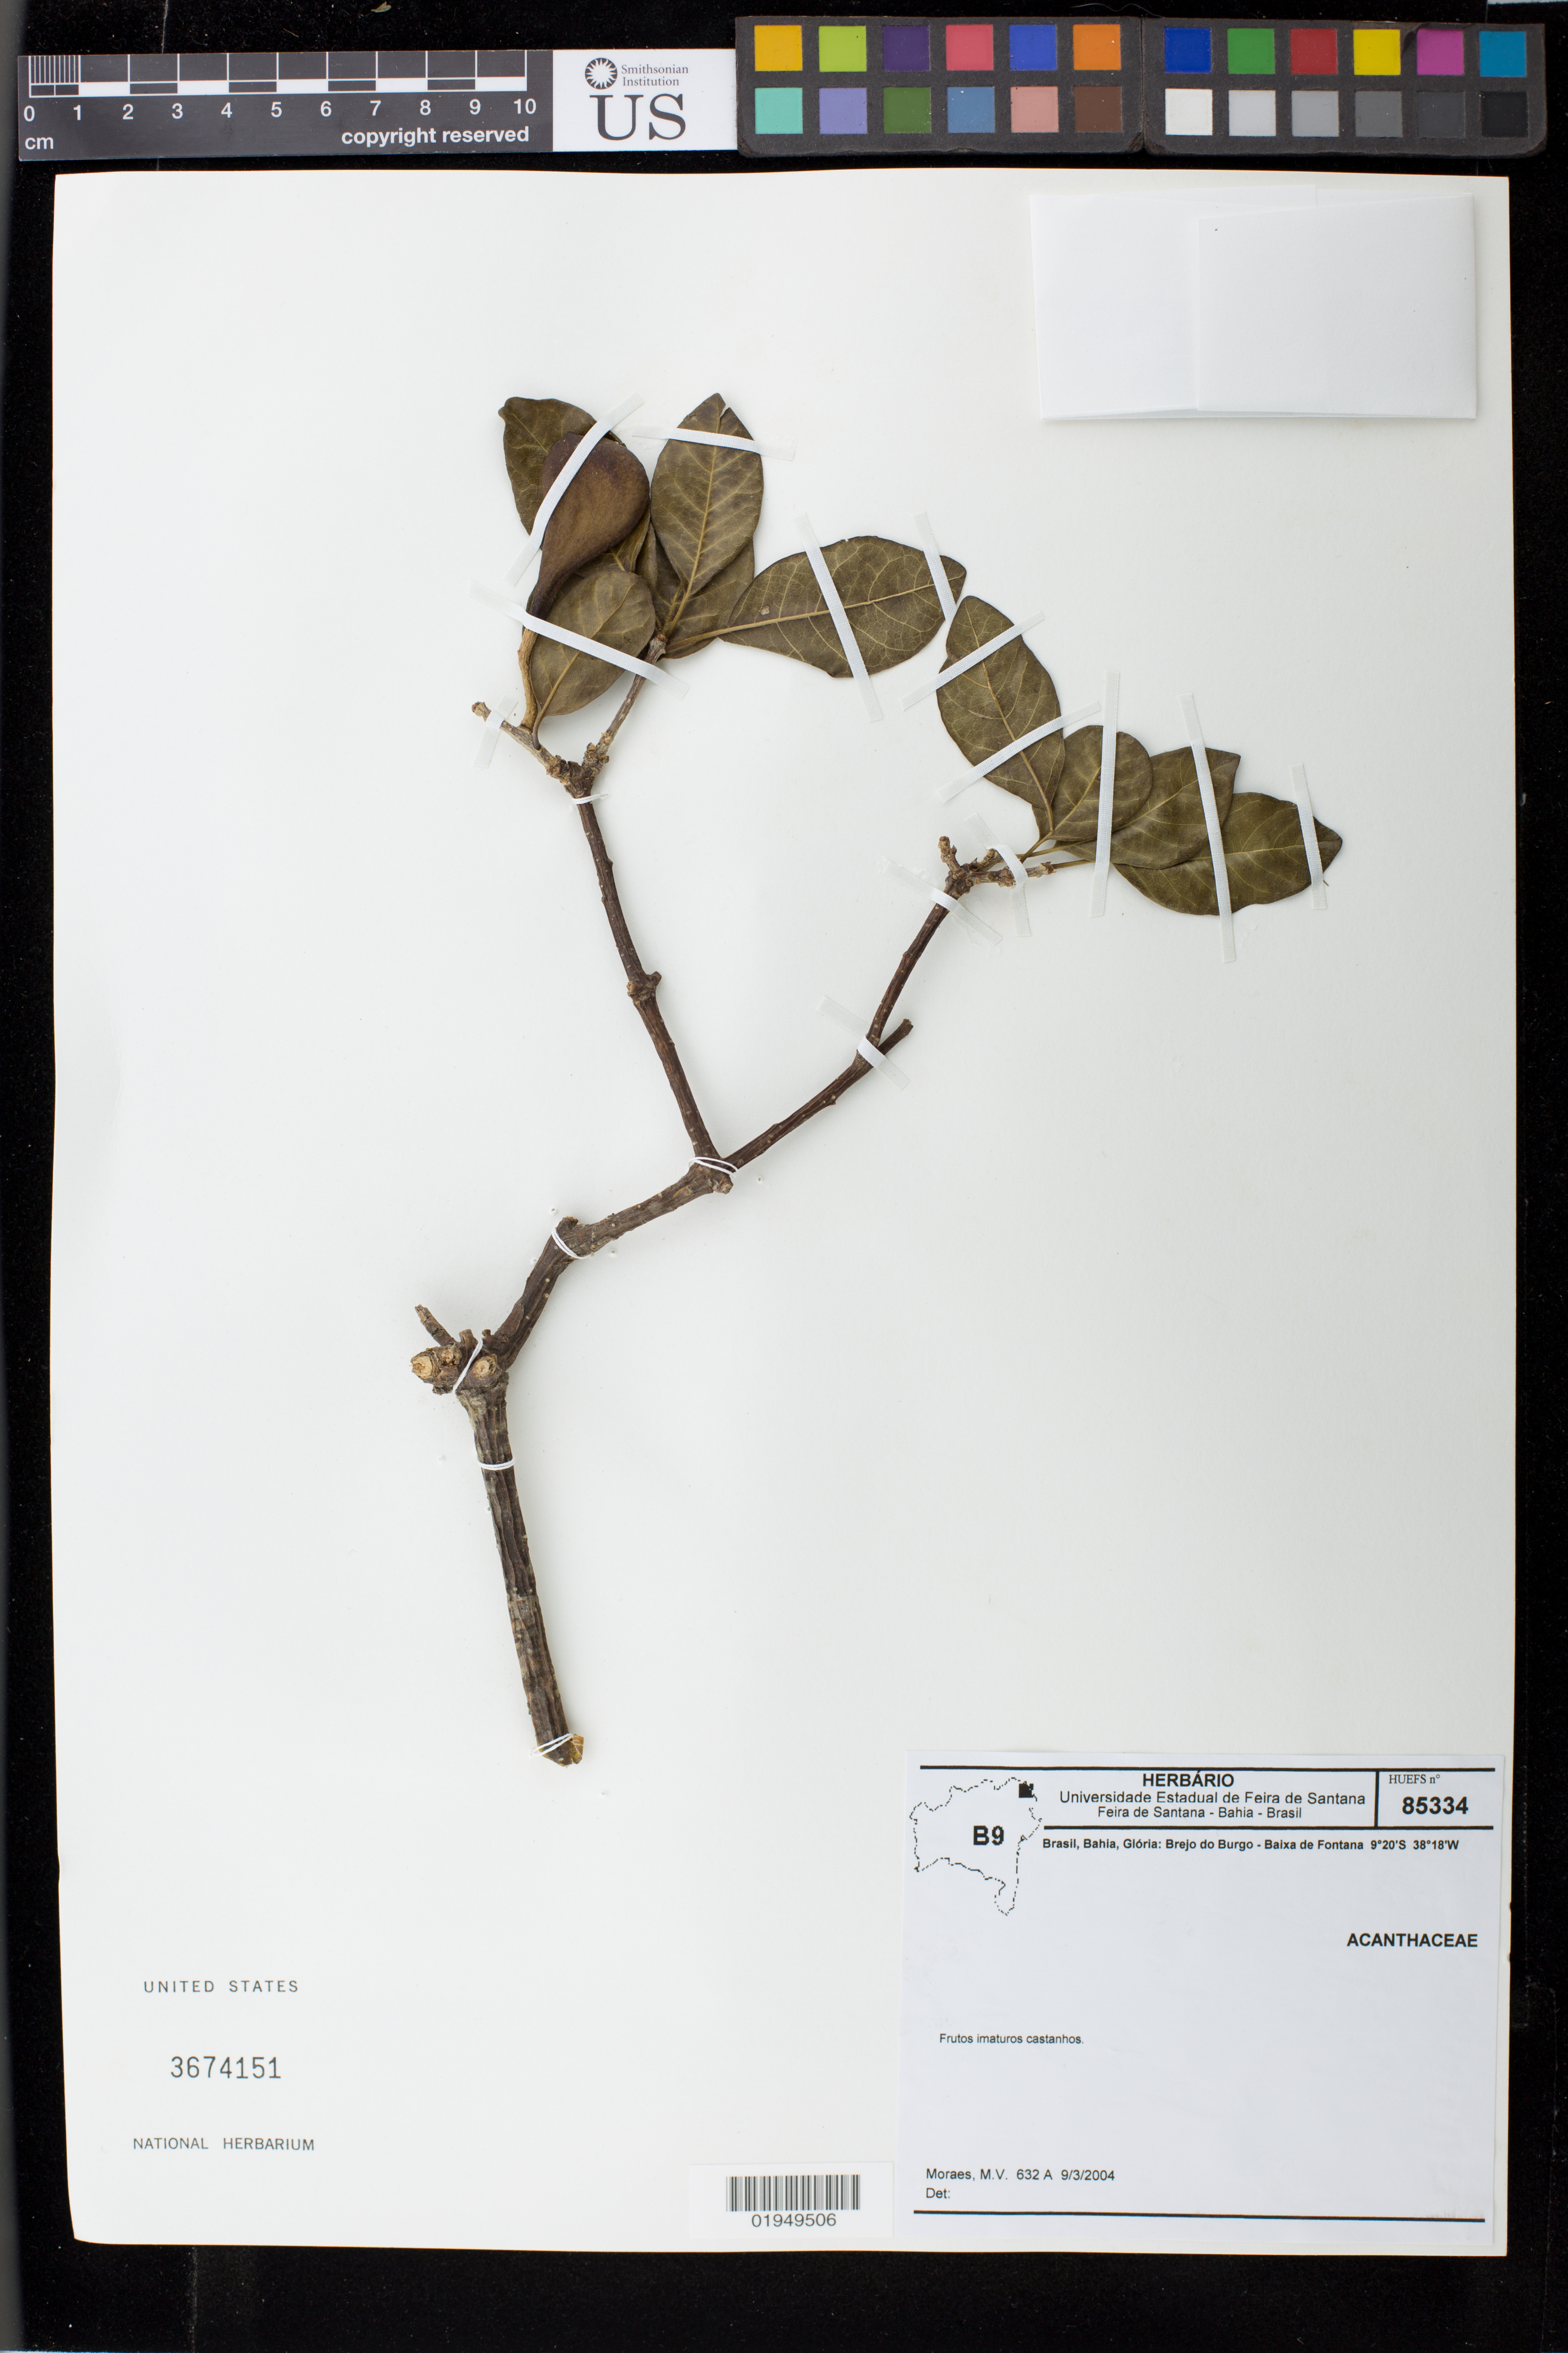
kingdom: Plantae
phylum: Tracheophyta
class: Magnoliopsida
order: Lamiales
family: Acanthaceae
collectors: M. Moraes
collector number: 632 A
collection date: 2004-03-09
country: Brazil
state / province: Bahia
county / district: Glória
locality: Brejo do Burgo - Baixa de Fontana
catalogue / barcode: US 3674151